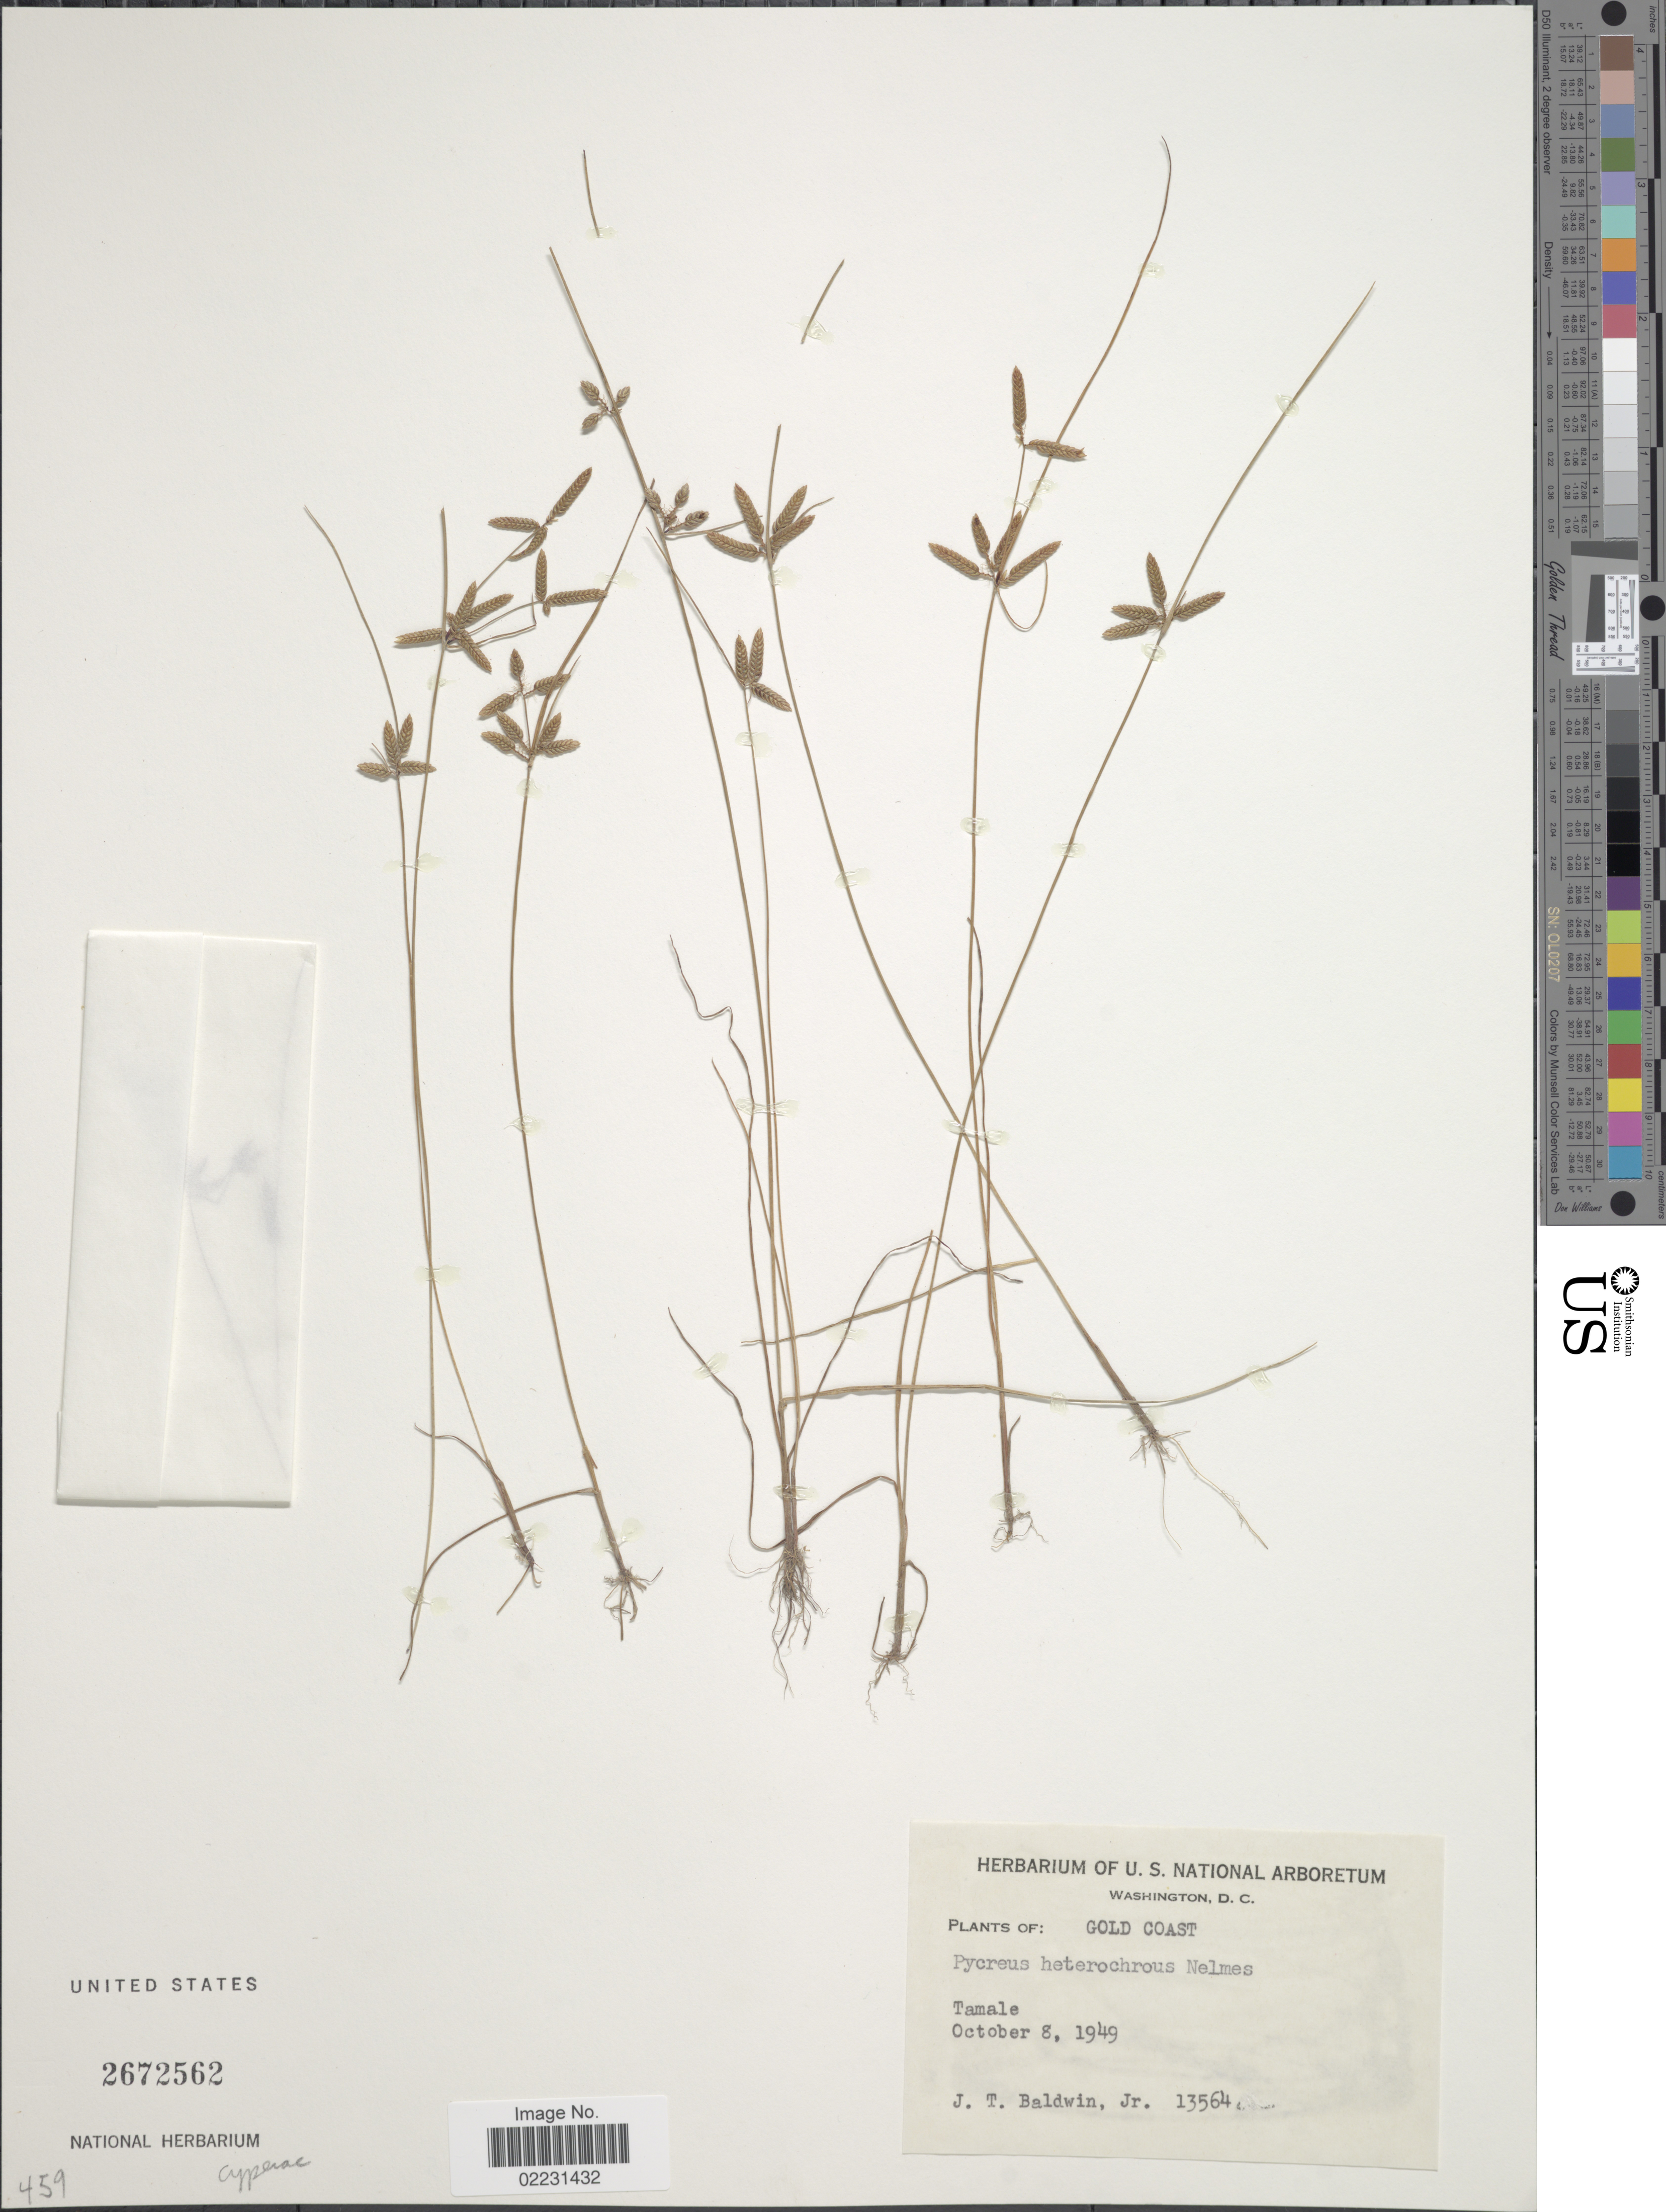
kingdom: Plantae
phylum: Tracheophyta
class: Liliopsida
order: Poales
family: Cyperaceae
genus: Cyperus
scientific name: Cyperus pseudodiaphanus var. pseudodiaphanus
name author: (S.S. Hooper)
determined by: Strong, Mark T., (BOT), Smithsonian Institution - National Museum of Natural History (UNITED STATES)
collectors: J. T. Baldwin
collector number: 13564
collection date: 1949-10-08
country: Ghana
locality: Gold Coast, Tamale. Gold Coast.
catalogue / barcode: US 2672562